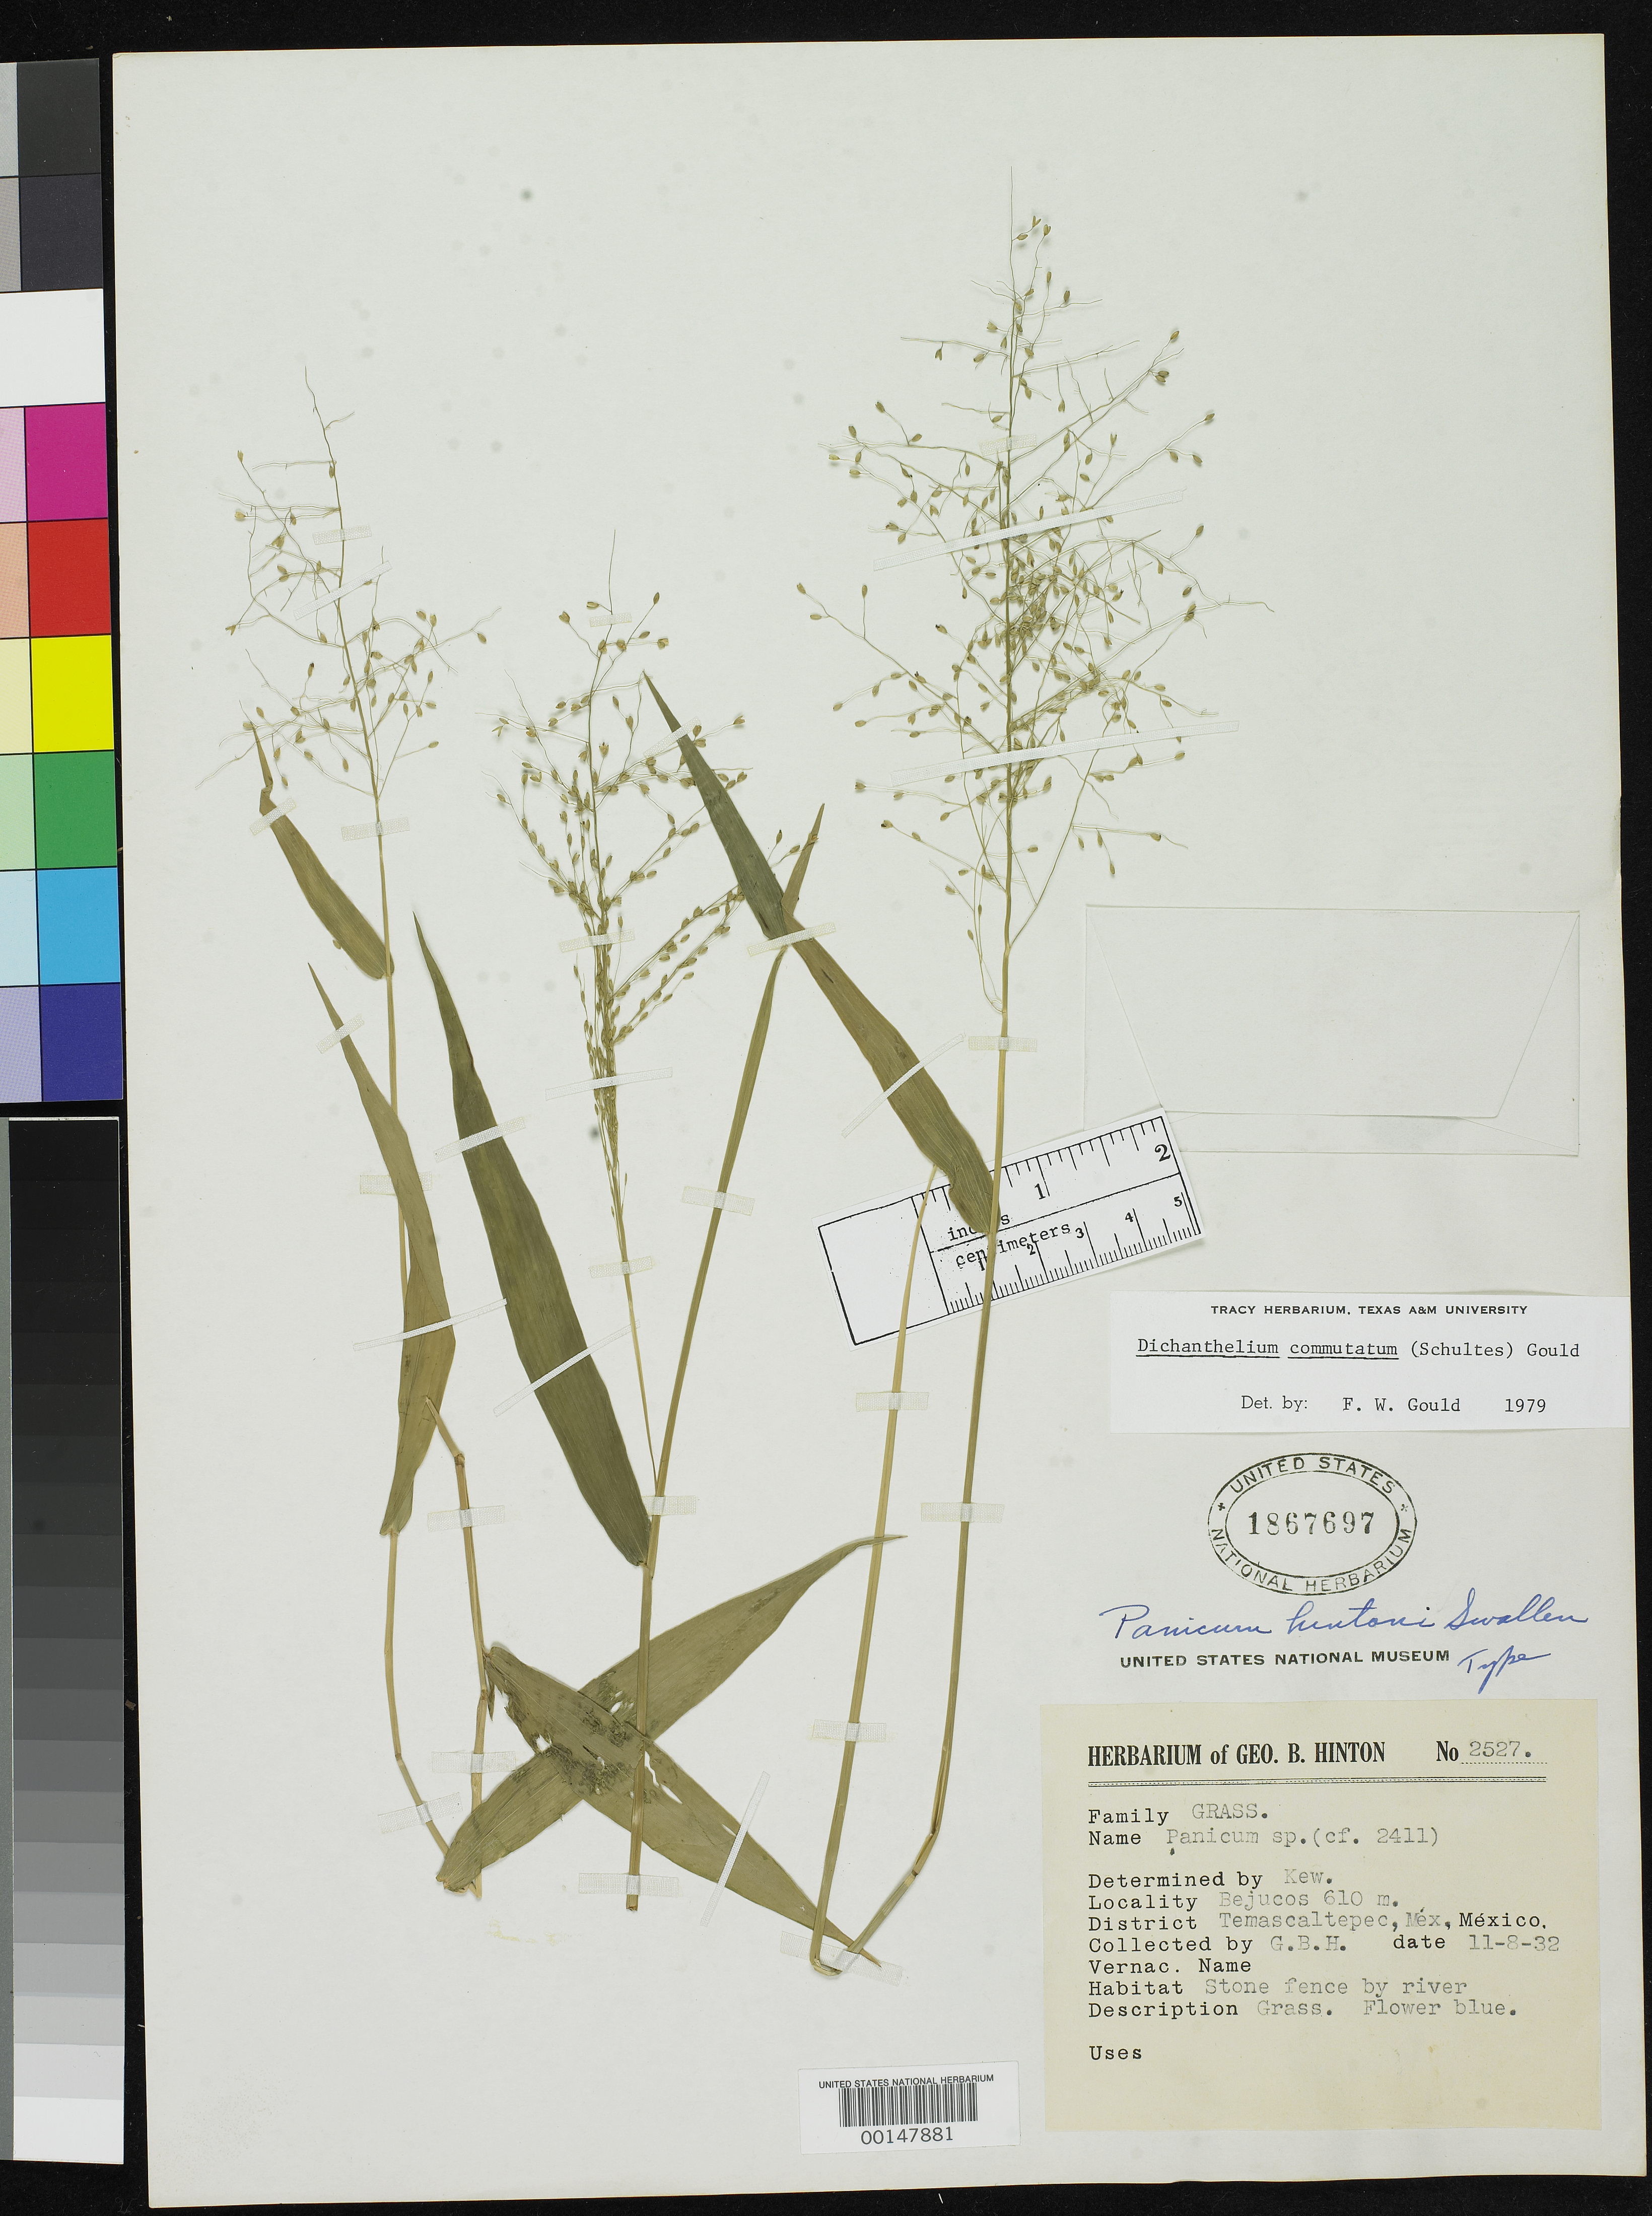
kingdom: Plantae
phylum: Tracheophyta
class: Liliopsida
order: Poales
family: Poaceae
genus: Panicum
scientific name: Panicum hintonii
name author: Swallen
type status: Holotype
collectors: G. B. Hinton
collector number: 2527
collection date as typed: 08 Nov 1932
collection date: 1932-11-08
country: Mexico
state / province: México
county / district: Temascaltepec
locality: Bejucos.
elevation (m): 610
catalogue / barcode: US 1867697